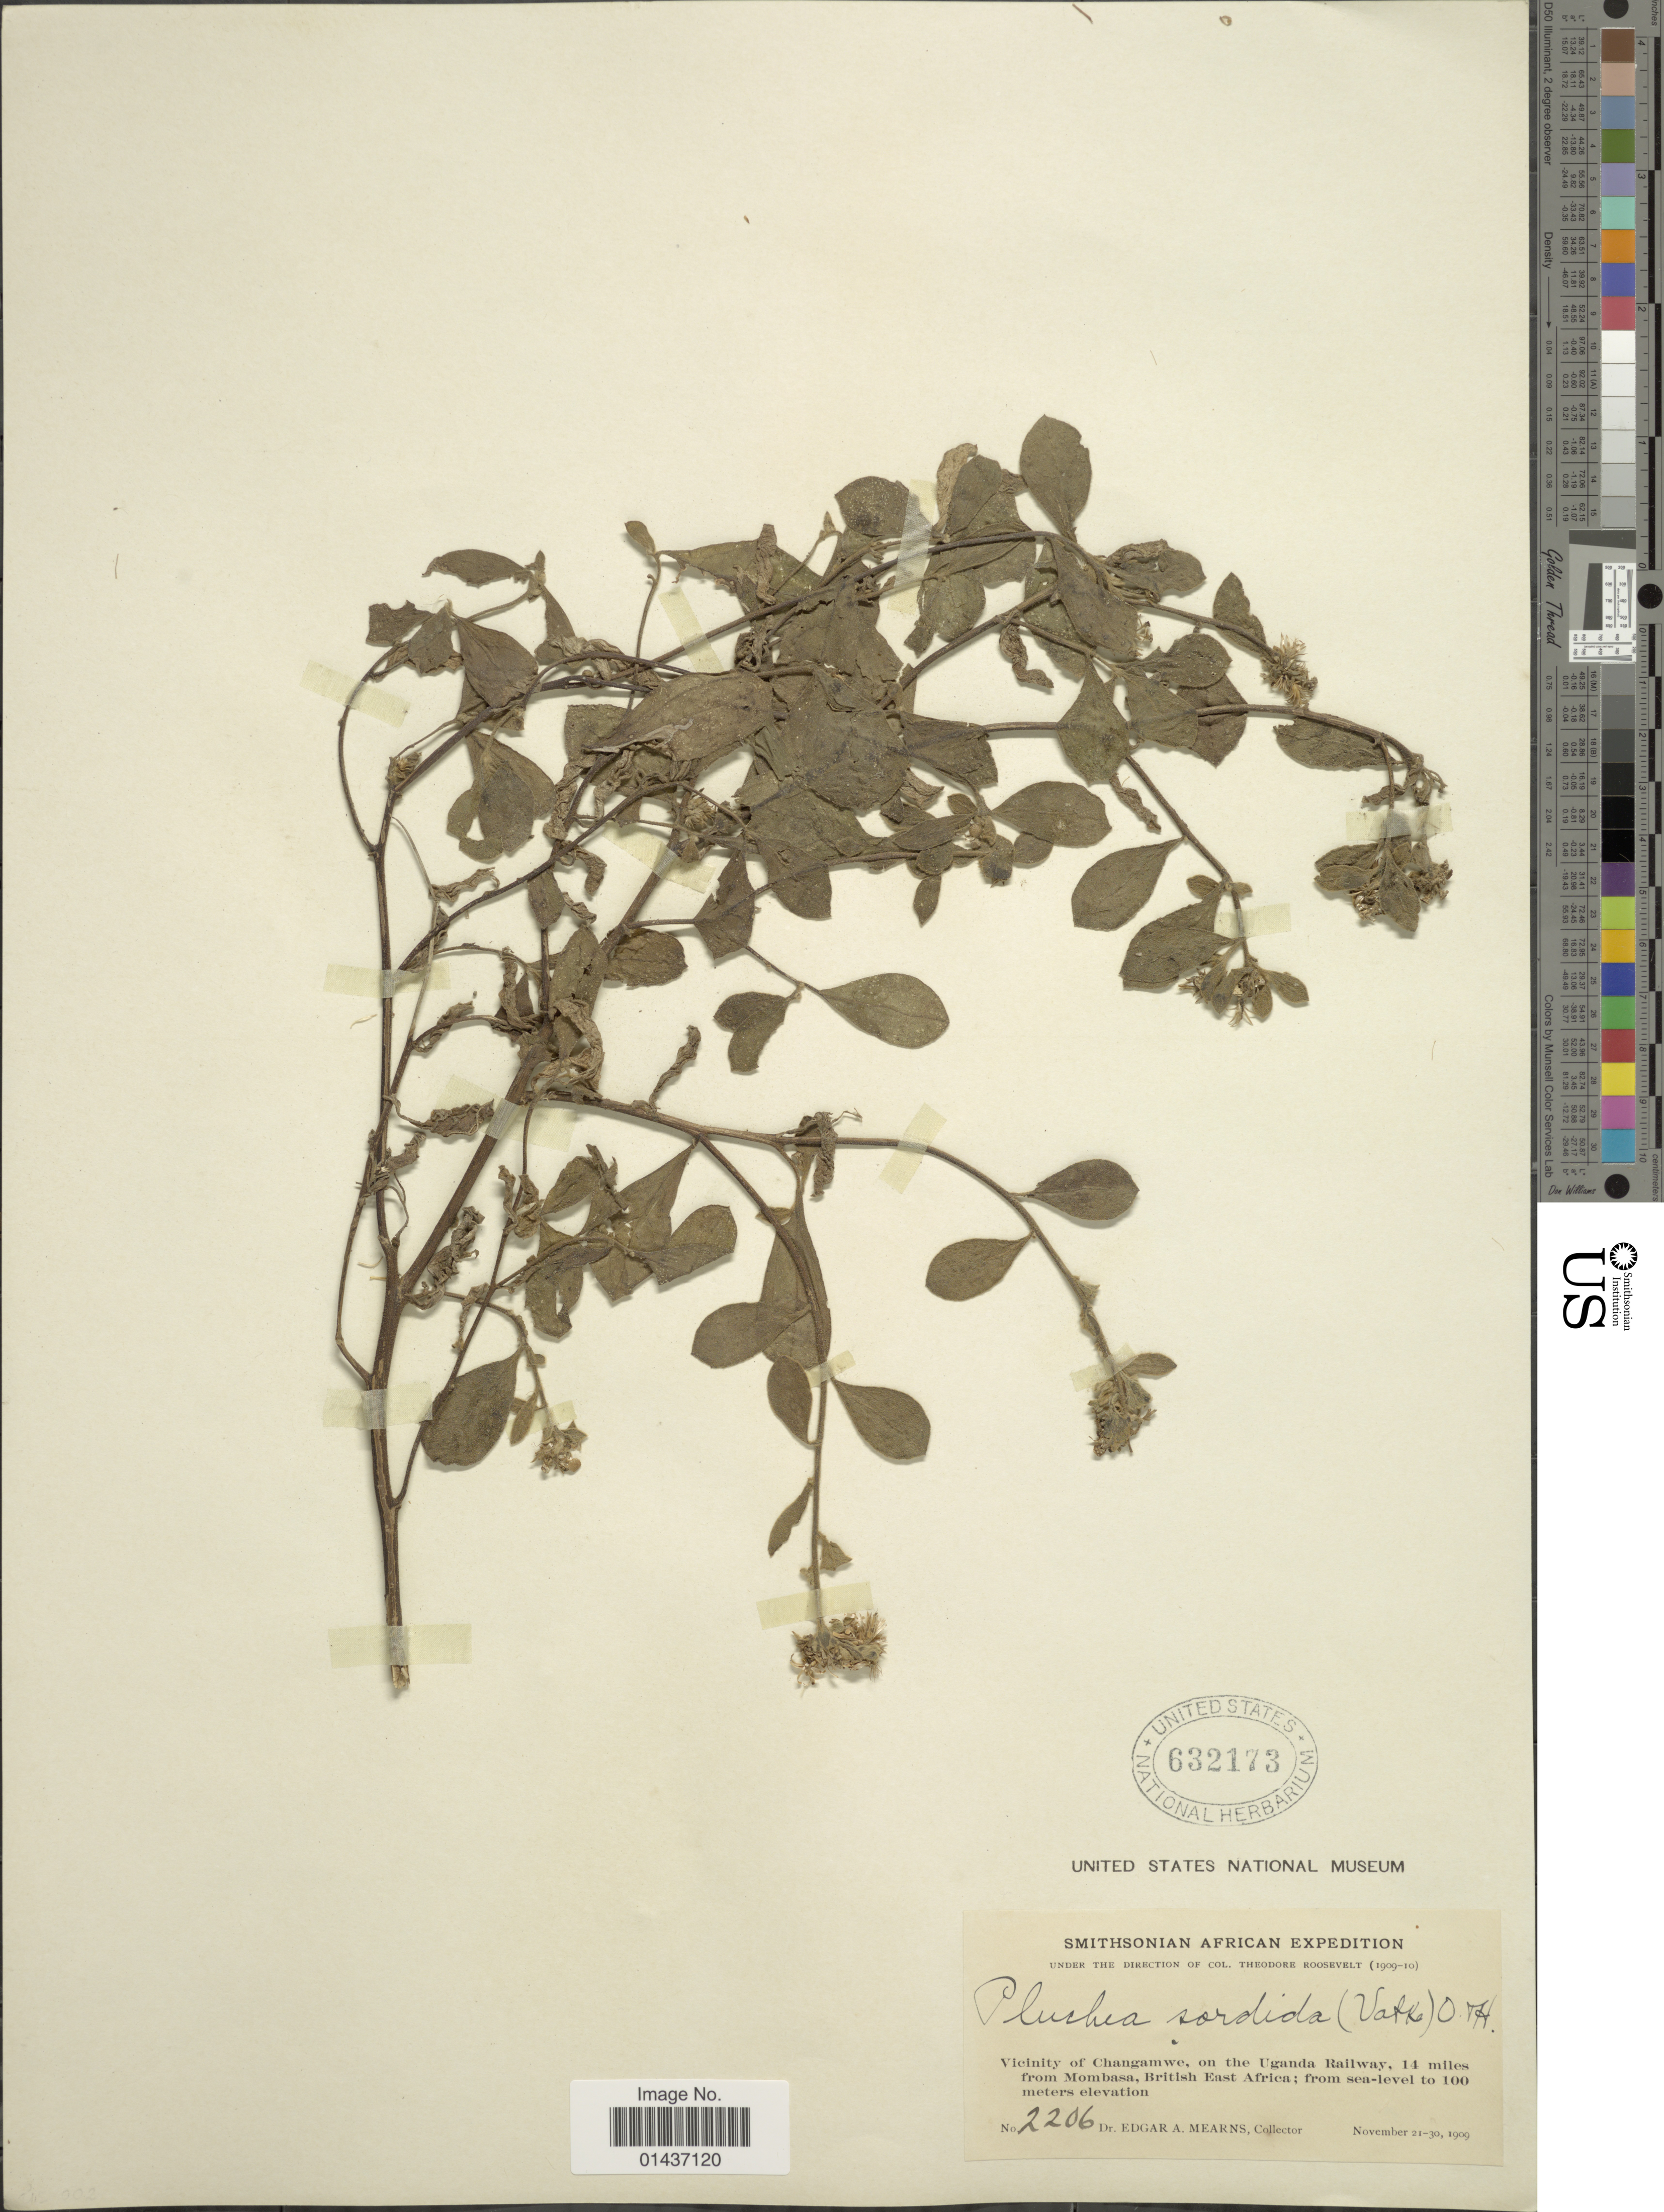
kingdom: Plantae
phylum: Tracheophyta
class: Magnoliopsida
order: Asterales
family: Asteraceae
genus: Pluchea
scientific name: Pluchea sordida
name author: (Vatke) Oliv. & Harms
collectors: E. A. Mearns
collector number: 2206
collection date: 1909-11-21/1909-11-30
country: Uganda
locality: Vicinity of Changamwe, on the Uganda Railway, 14 miles from Mombasa, British East Africa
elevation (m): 100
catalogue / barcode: US 632173